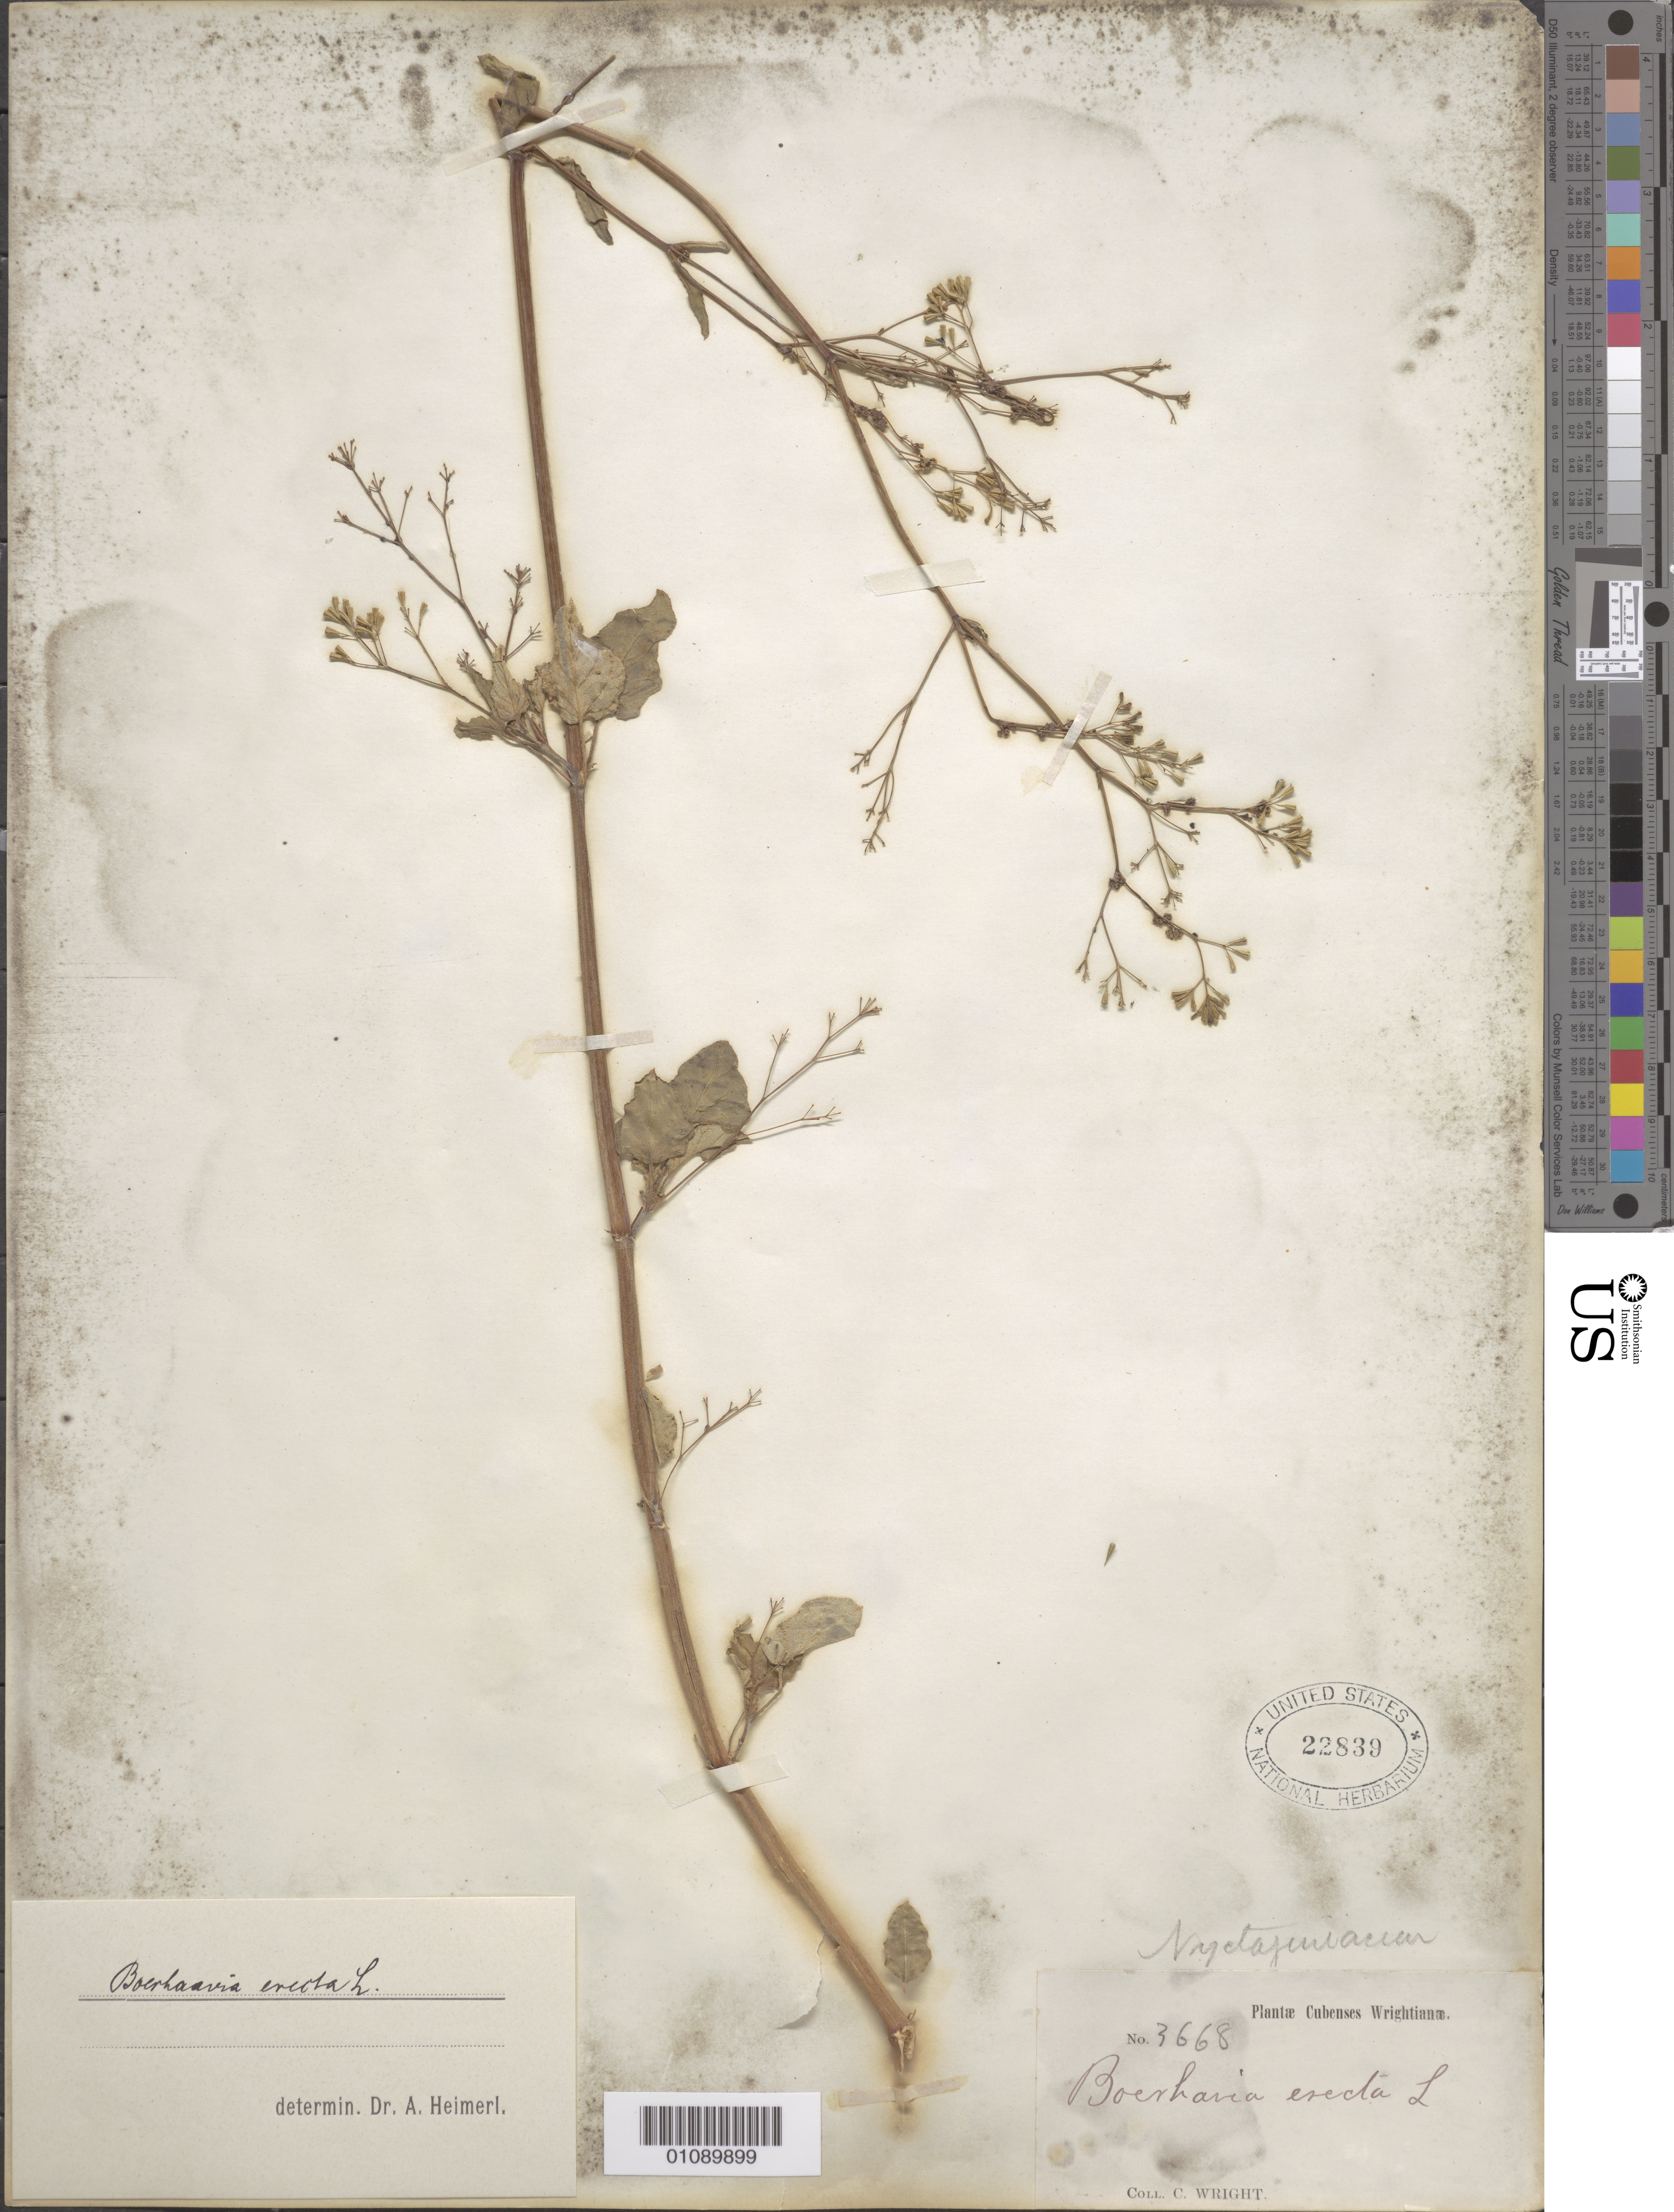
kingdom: Plantae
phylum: Tracheophyta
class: Magnoliopsida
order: Caryophyllales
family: Nyctaginaceae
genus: Boerhavia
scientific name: Boerhavia erecta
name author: L.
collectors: C. Wright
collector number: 3668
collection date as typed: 1800 to 1899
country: Cuba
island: Cuba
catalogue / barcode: US 22839